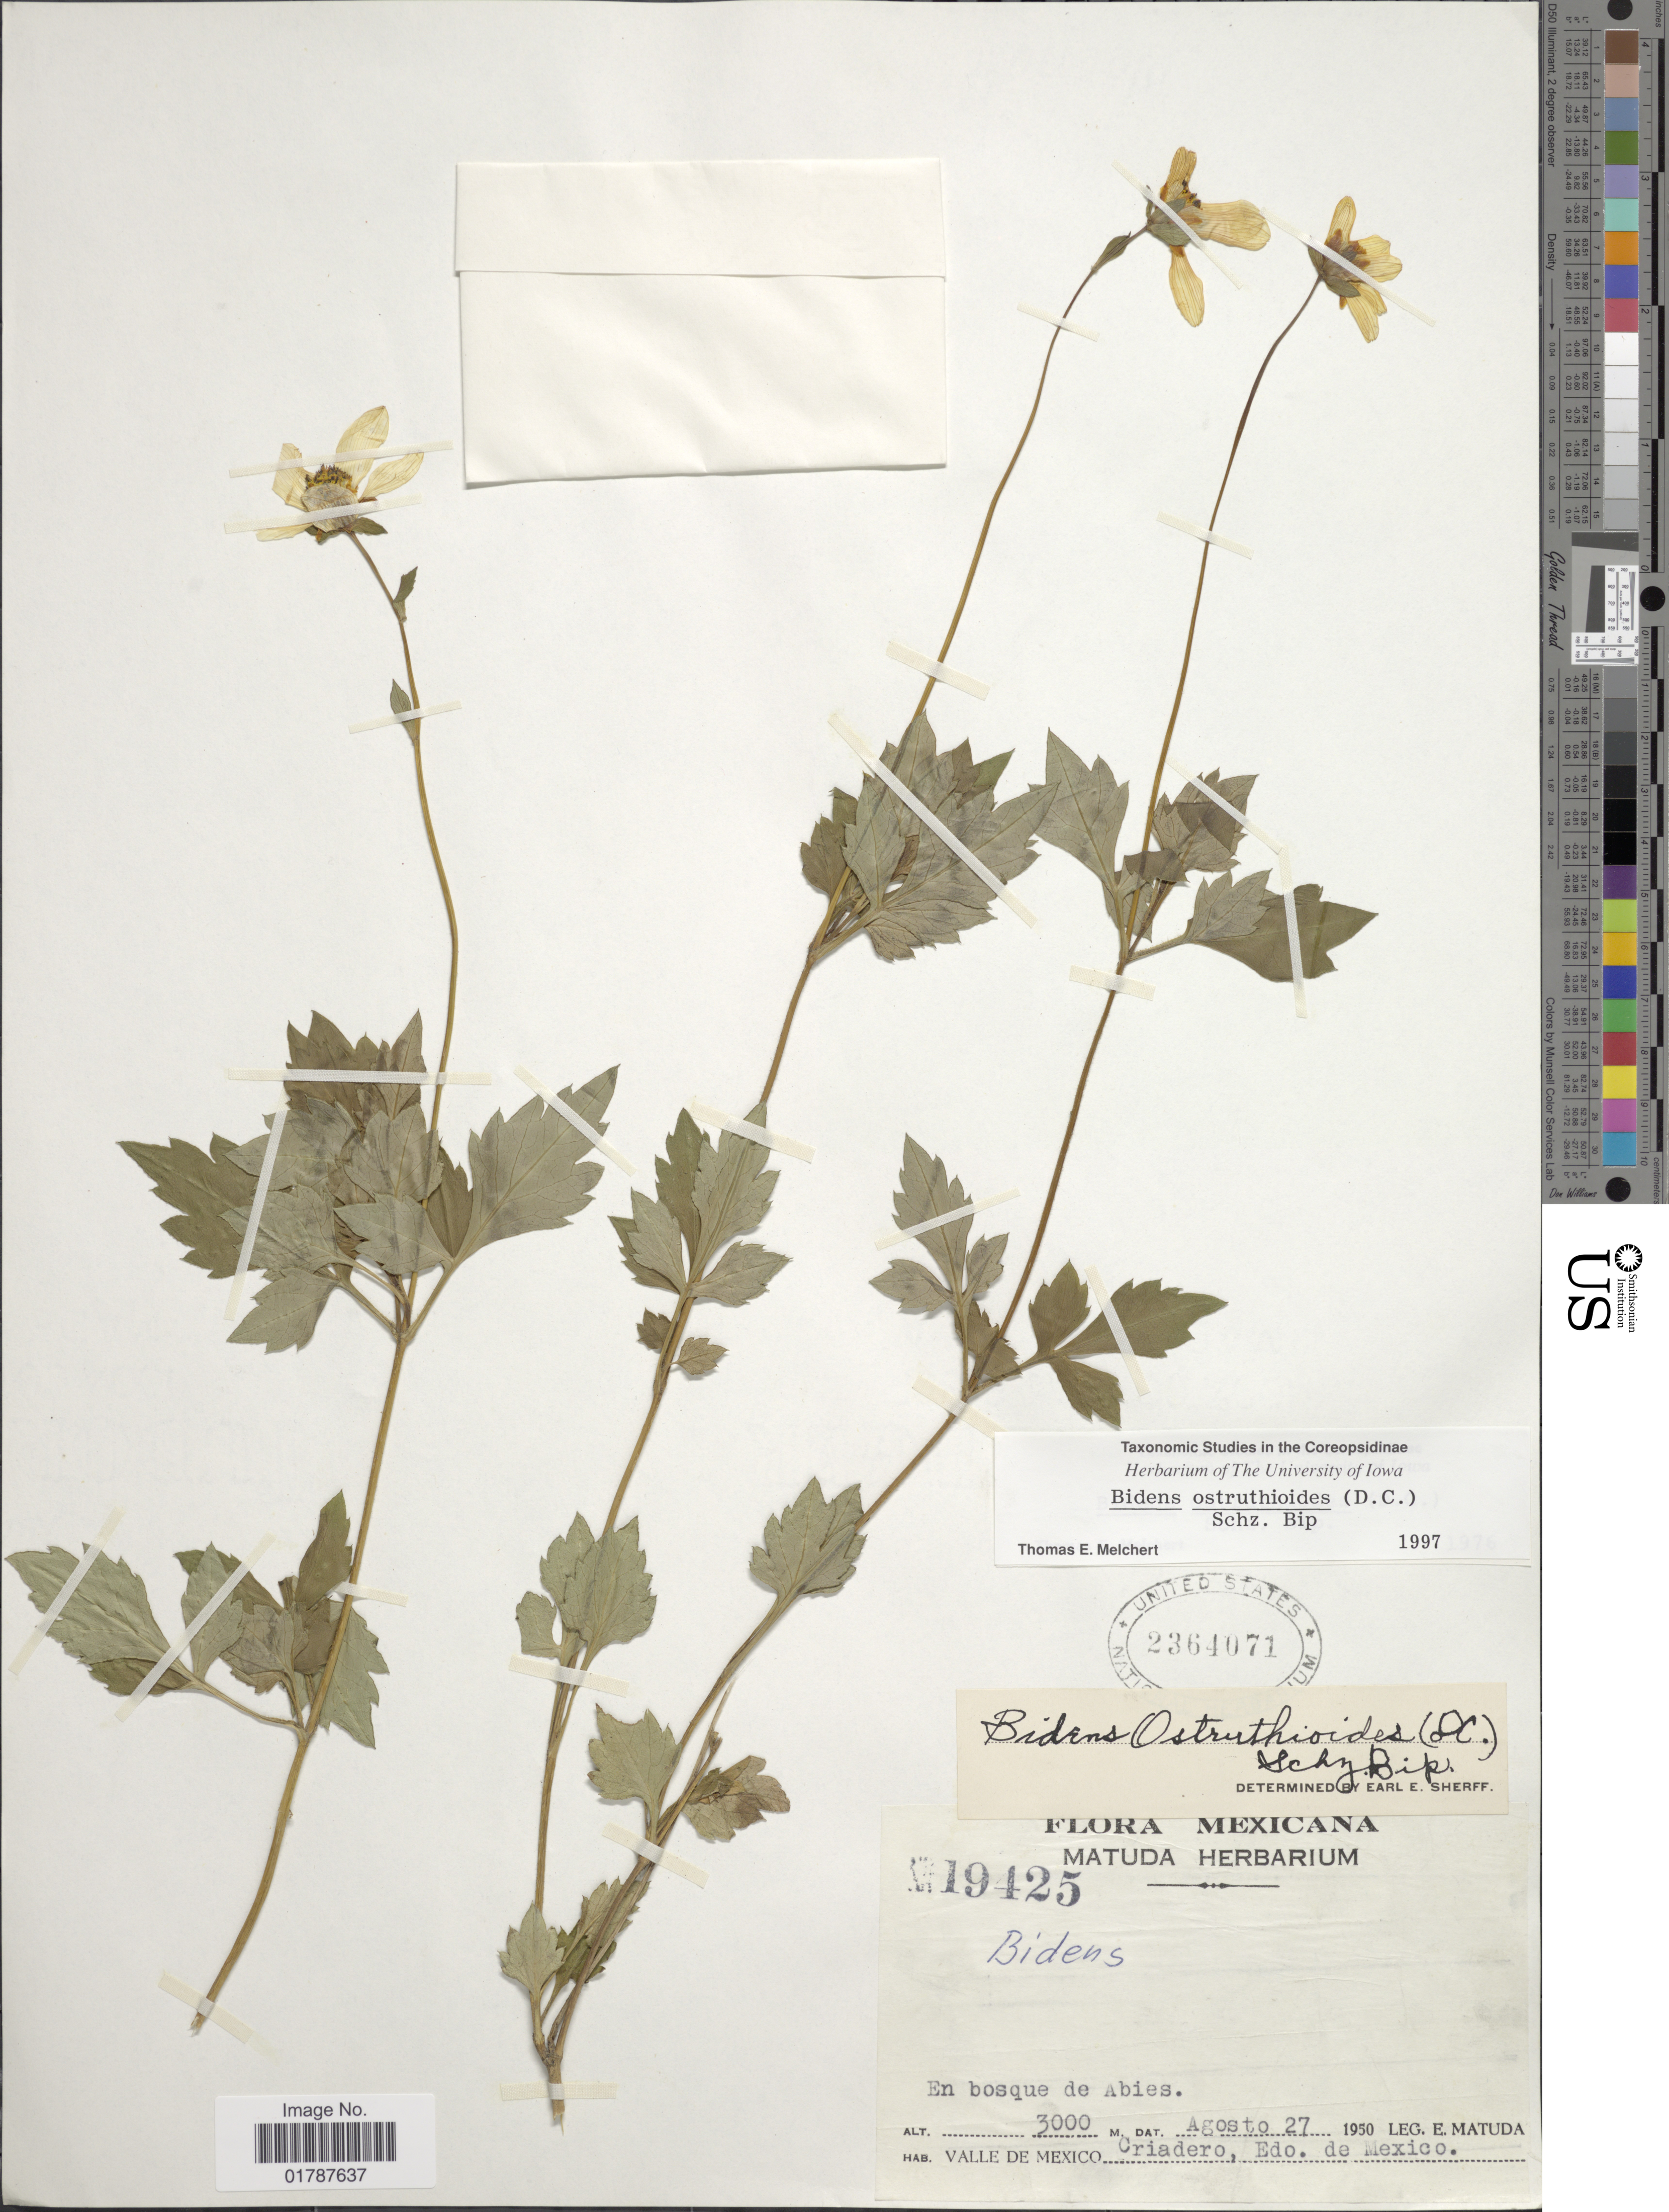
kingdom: Plantae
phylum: Tracheophyta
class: Magnoliopsida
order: Asterales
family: Asteraceae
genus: Bidens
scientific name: Bidens ostruthioides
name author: (DC.) Sch. Bip.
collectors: E. Matuda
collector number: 19425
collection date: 1950-08-27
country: Mexico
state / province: México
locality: Valle de Mexico, Criadero, Edo. de Mexico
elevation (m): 3000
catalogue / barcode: US 2364071